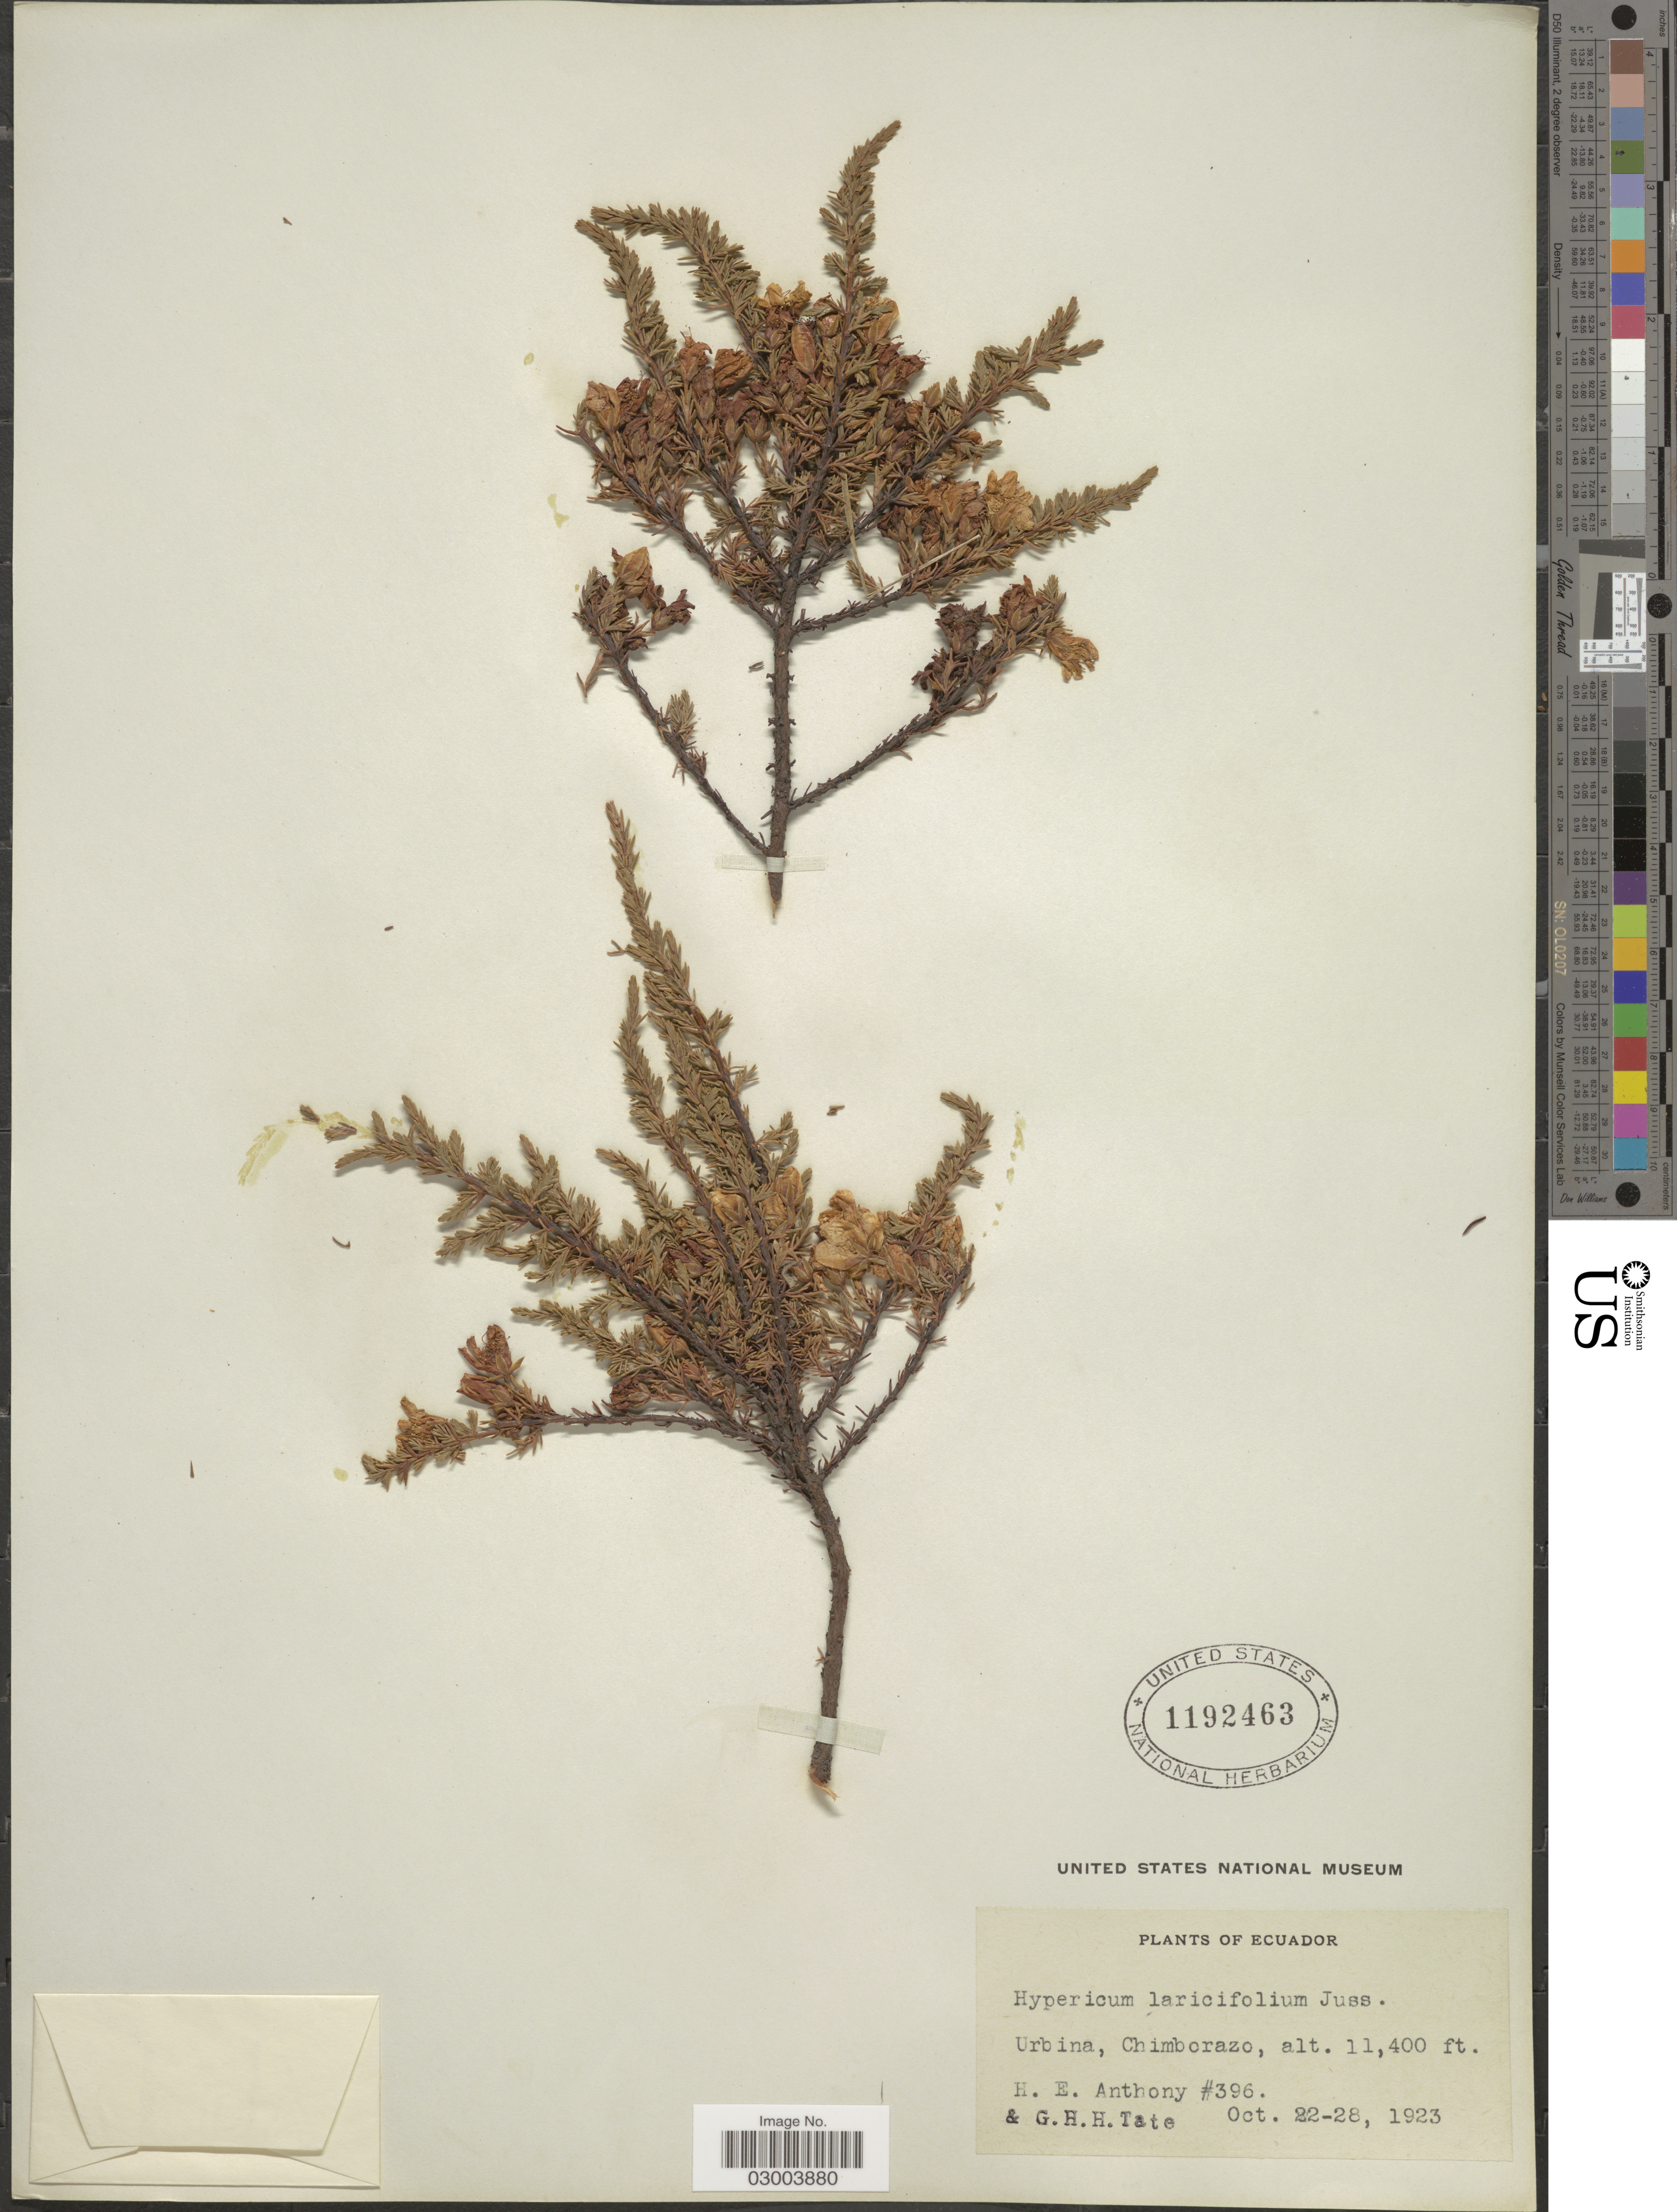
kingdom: Plantae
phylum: Tracheophyta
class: Magnoliopsida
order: Malpighiales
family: Hypericaceae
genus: Hypericum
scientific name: Hypericum laricifolium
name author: Juss.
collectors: H. E. Anthony & G. H. H.Tate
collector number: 396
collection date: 1923-10-22/1923-10-28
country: Ecuador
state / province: Chimborazo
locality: Urbina.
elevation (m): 3475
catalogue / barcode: US 1192463